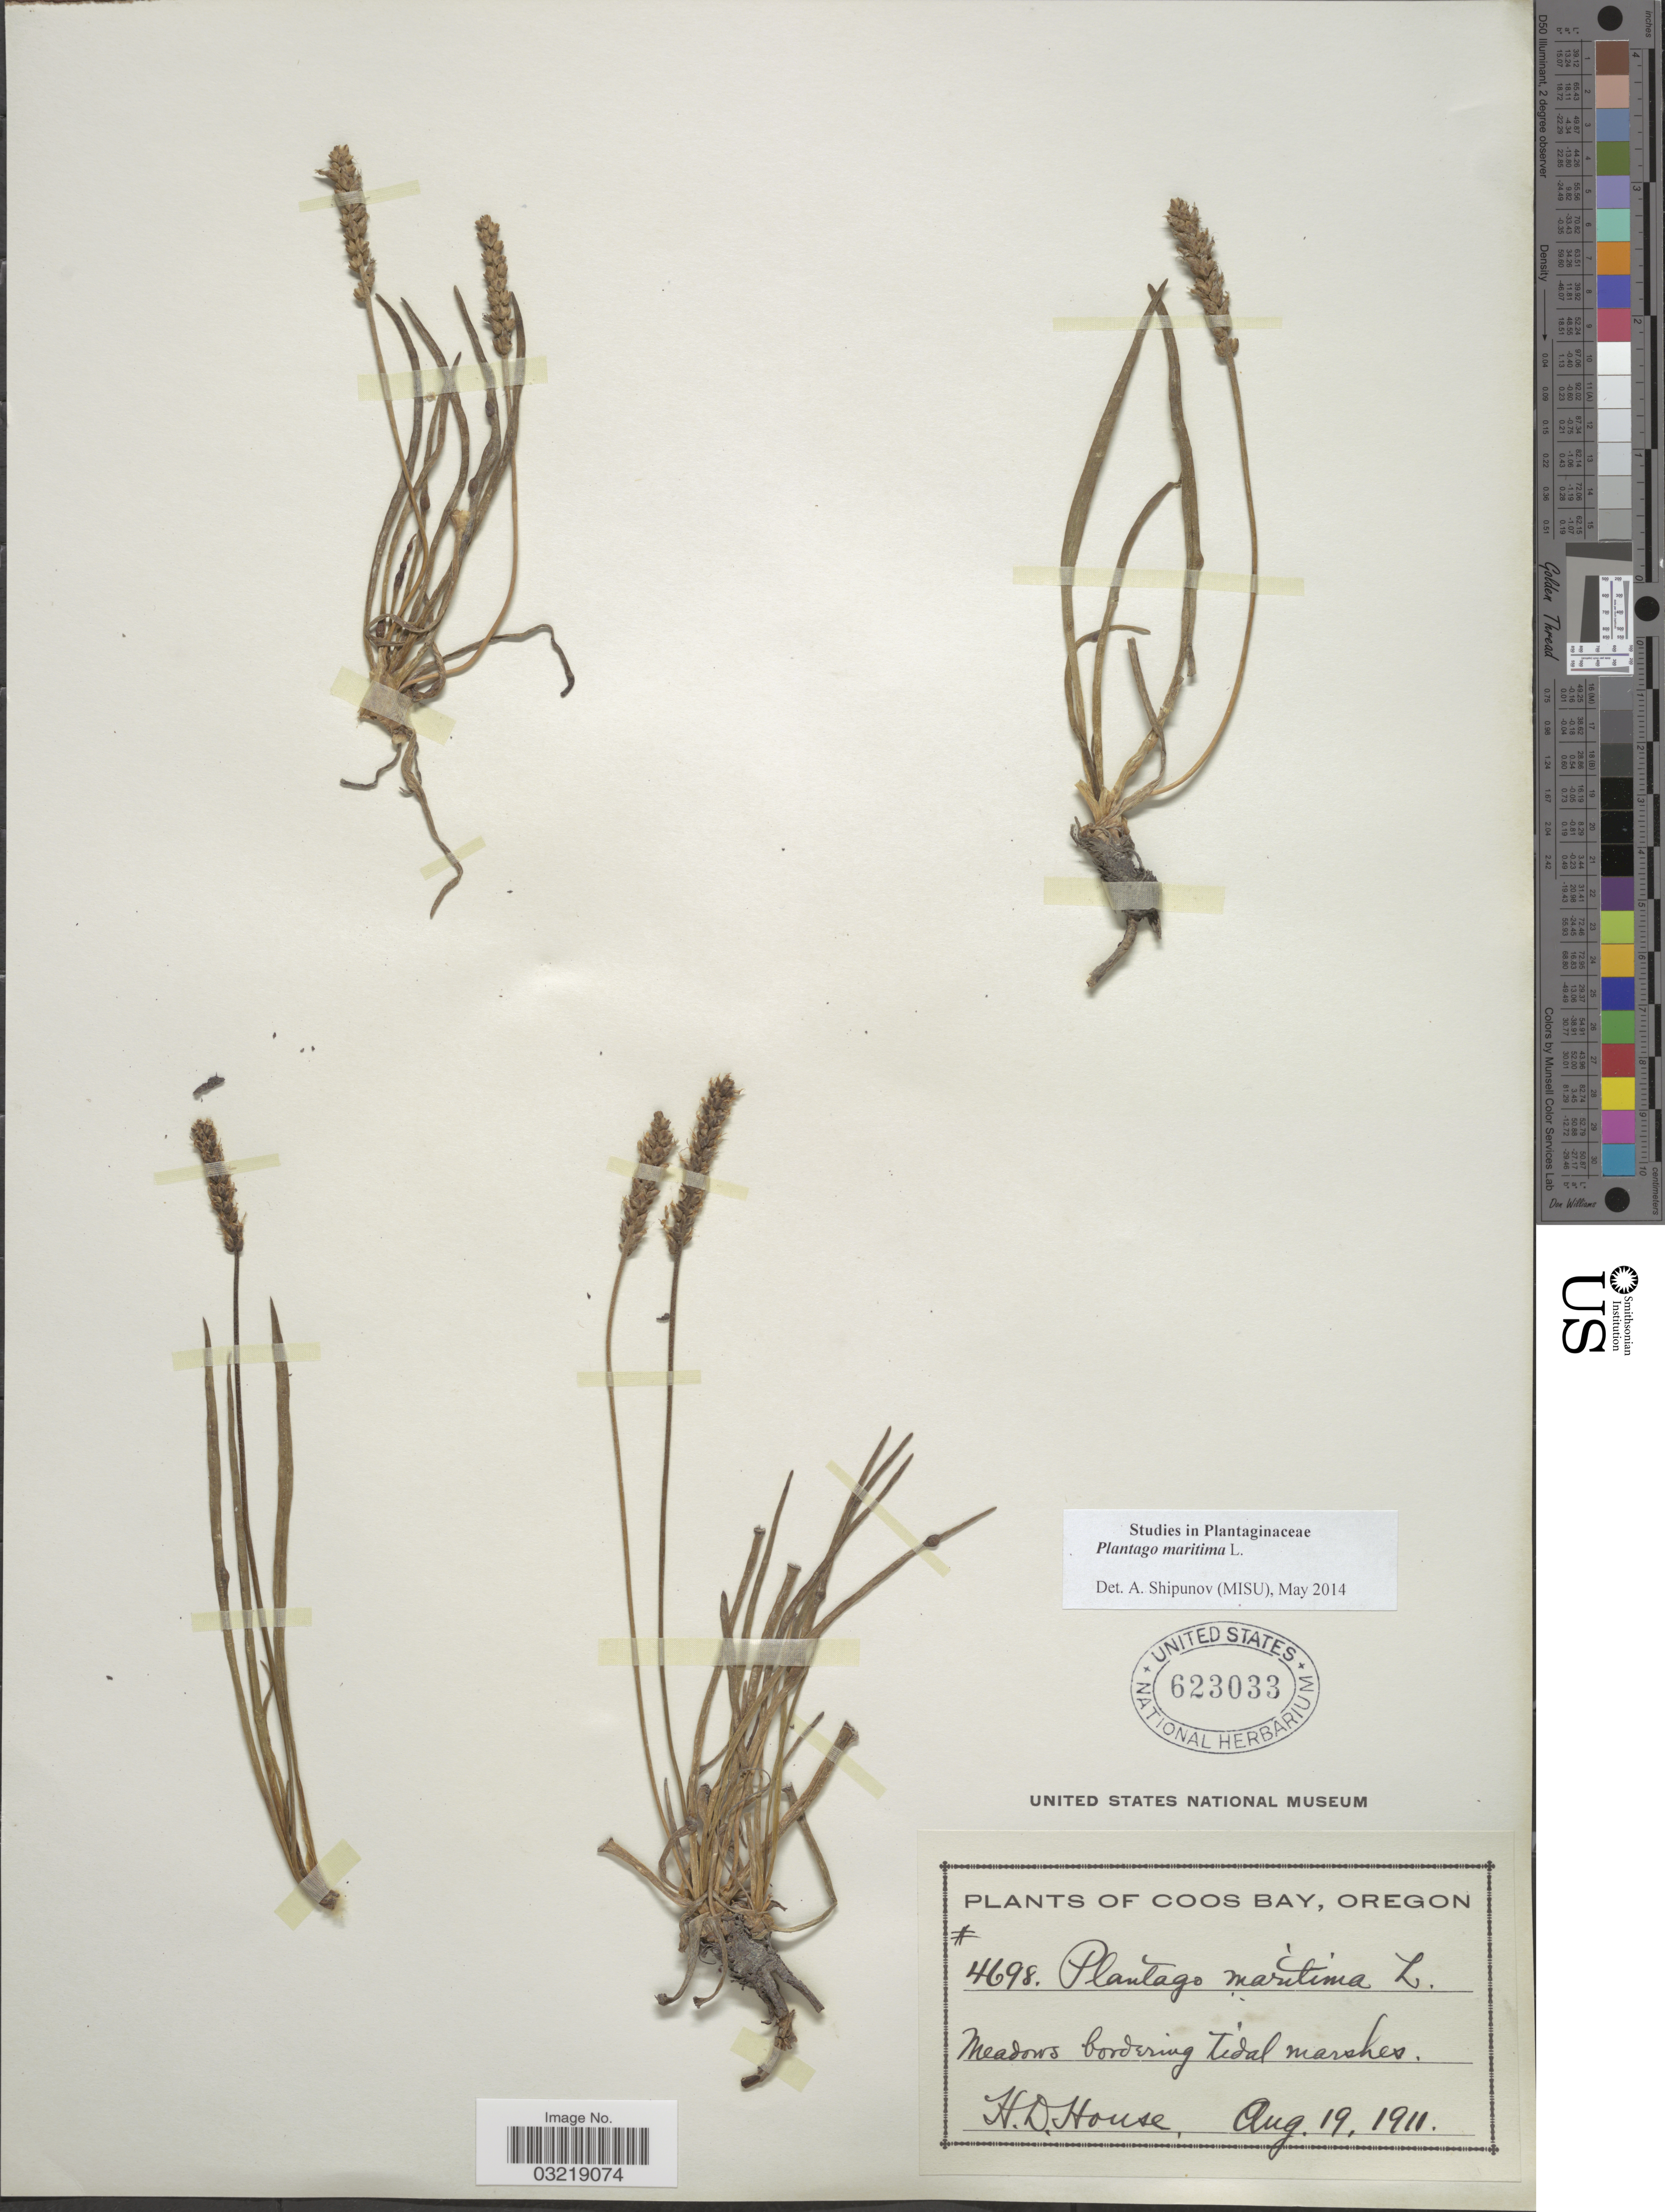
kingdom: Plantae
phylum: Tracheophyta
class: Magnoliopsida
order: Lamiales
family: Plantaginaceae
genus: Plantago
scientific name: Plantago maritima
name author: L.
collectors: H. D. House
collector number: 4698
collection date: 1911-08-19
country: United States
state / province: Oregon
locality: Coos Bay. Meadows bordering tidal marshes.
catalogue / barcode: US 623033